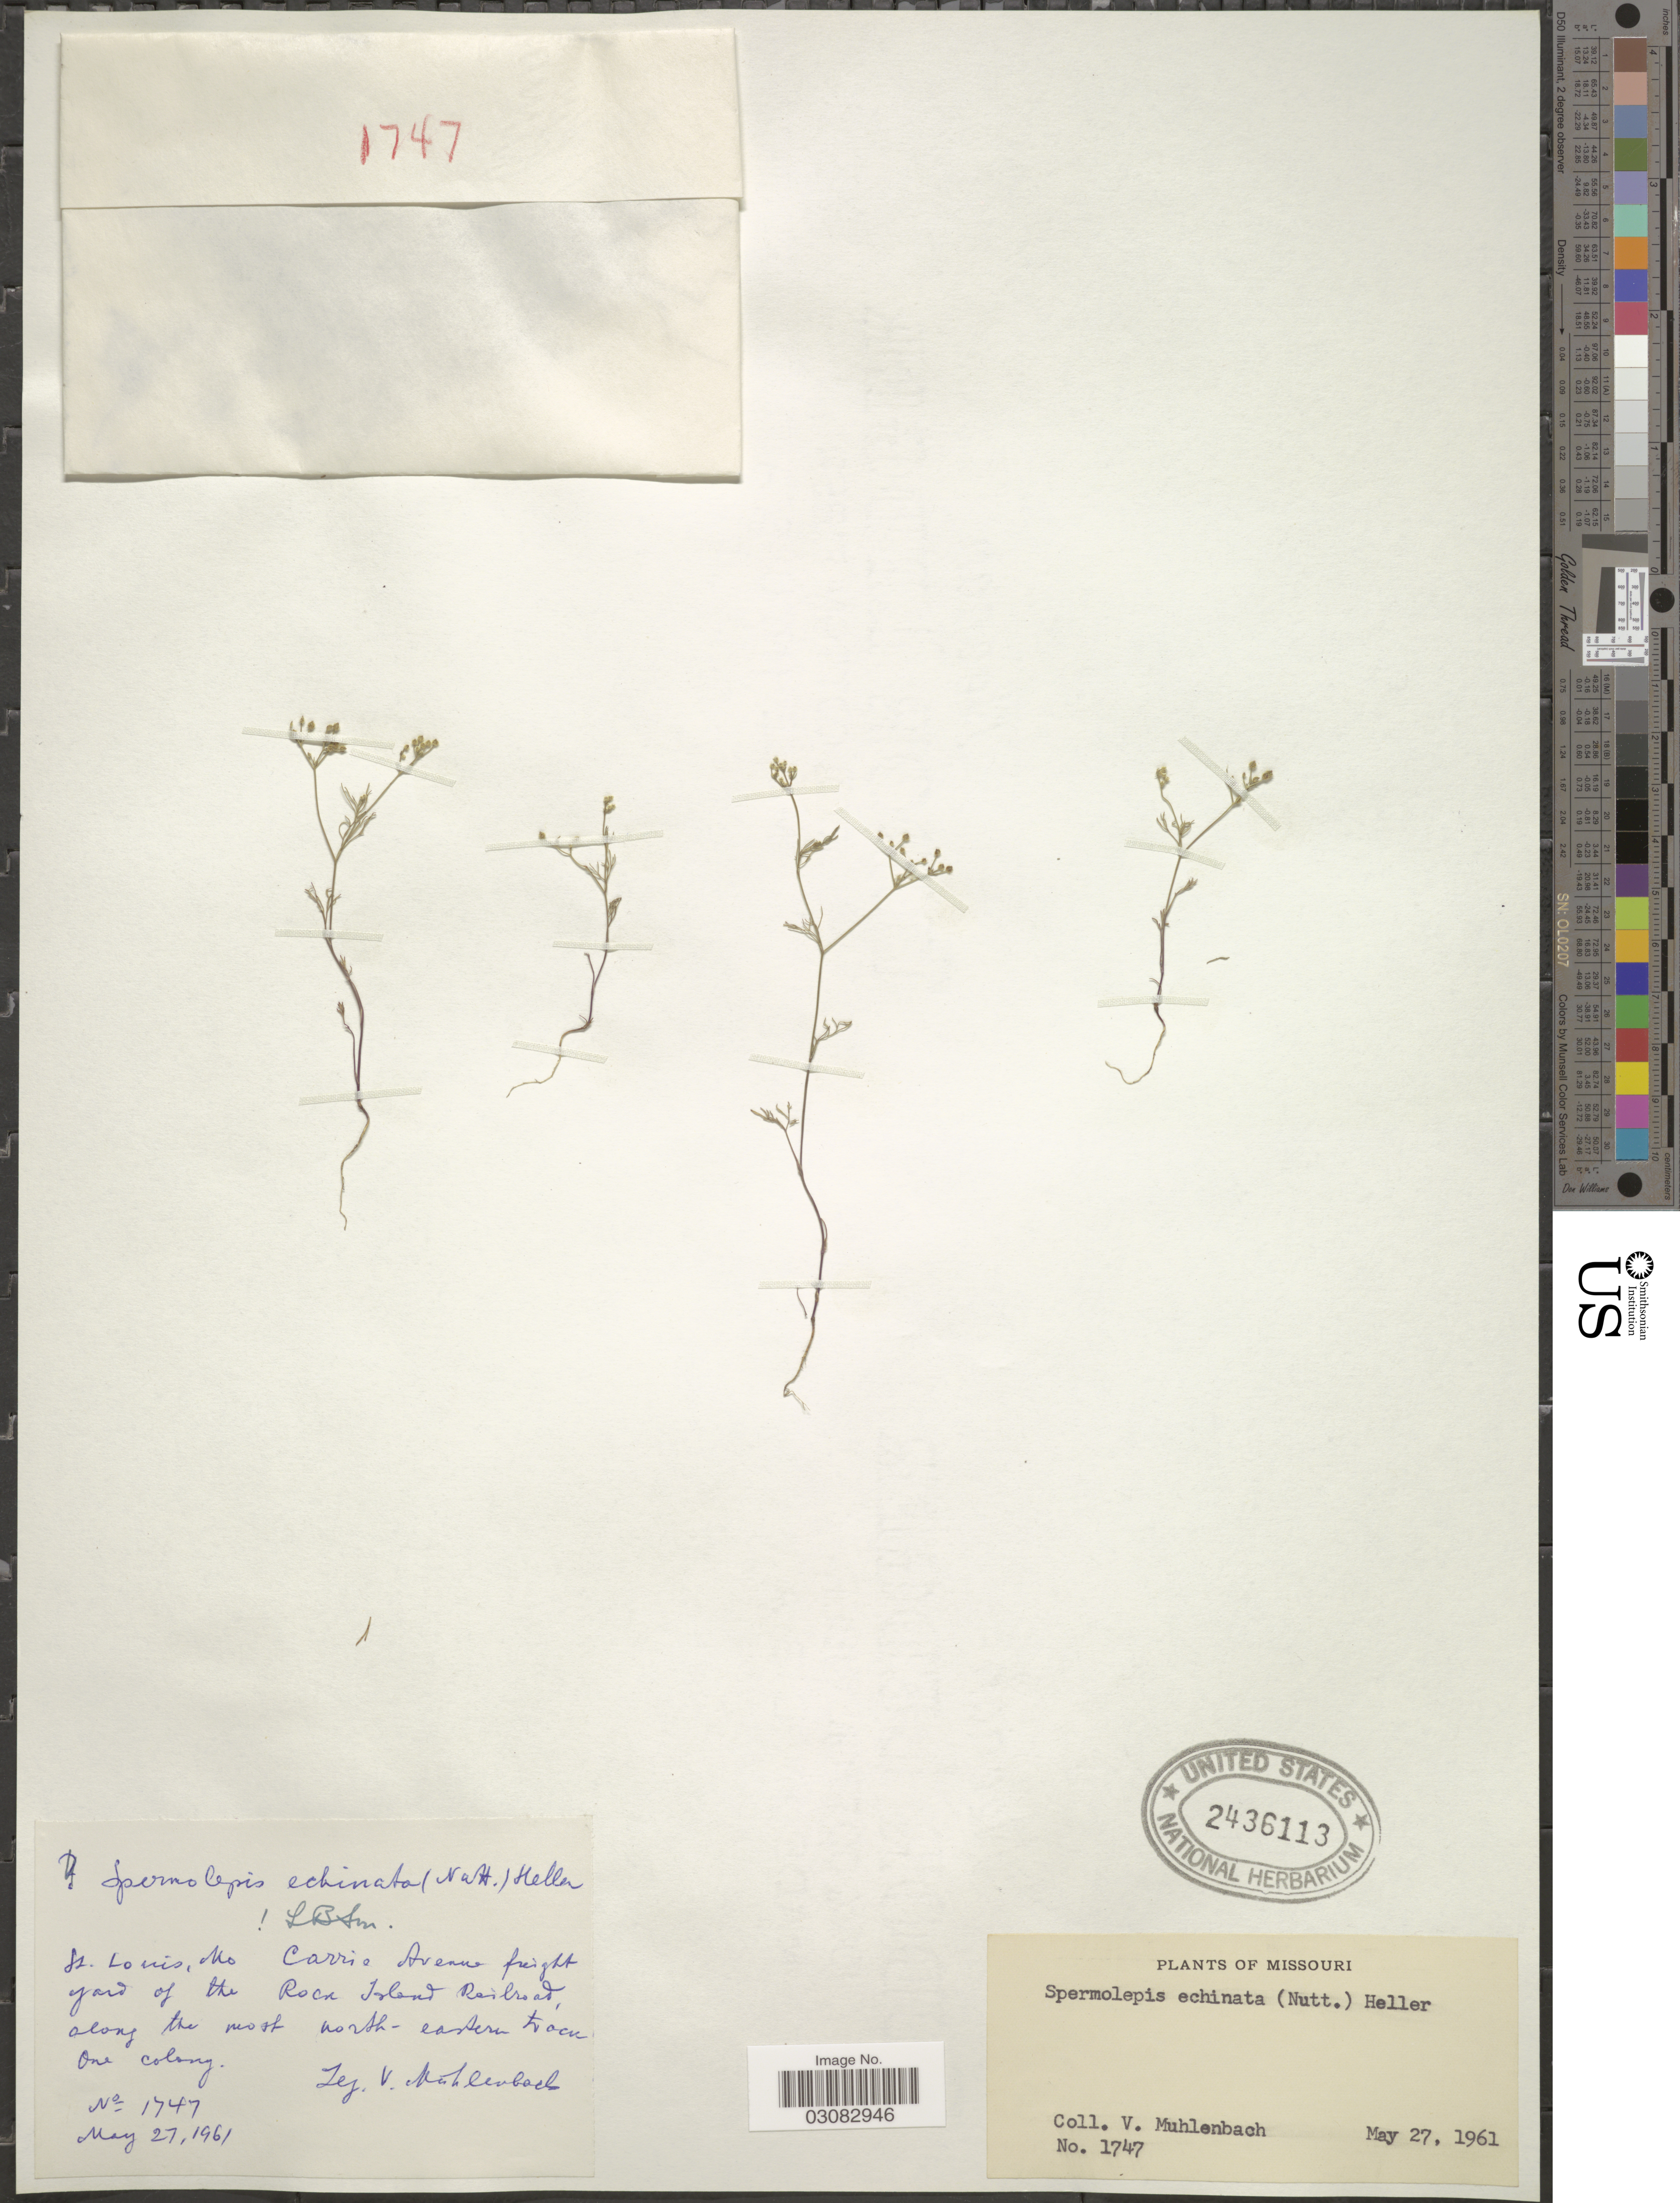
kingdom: Plantae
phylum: Tracheophyta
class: Magnoliopsida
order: Apiales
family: Apiaceae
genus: Spermolepis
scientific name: Spermolepis echinata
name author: (Nutt. ex DC.) A. Heller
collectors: V. Mühlenbach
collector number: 1747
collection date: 1961-05-27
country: United States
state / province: Missouri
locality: St. Louis, Mo., Carrie Avenue freight yard of the Rock Island Railroad, along the most north-eastern track.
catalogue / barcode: US 2436113